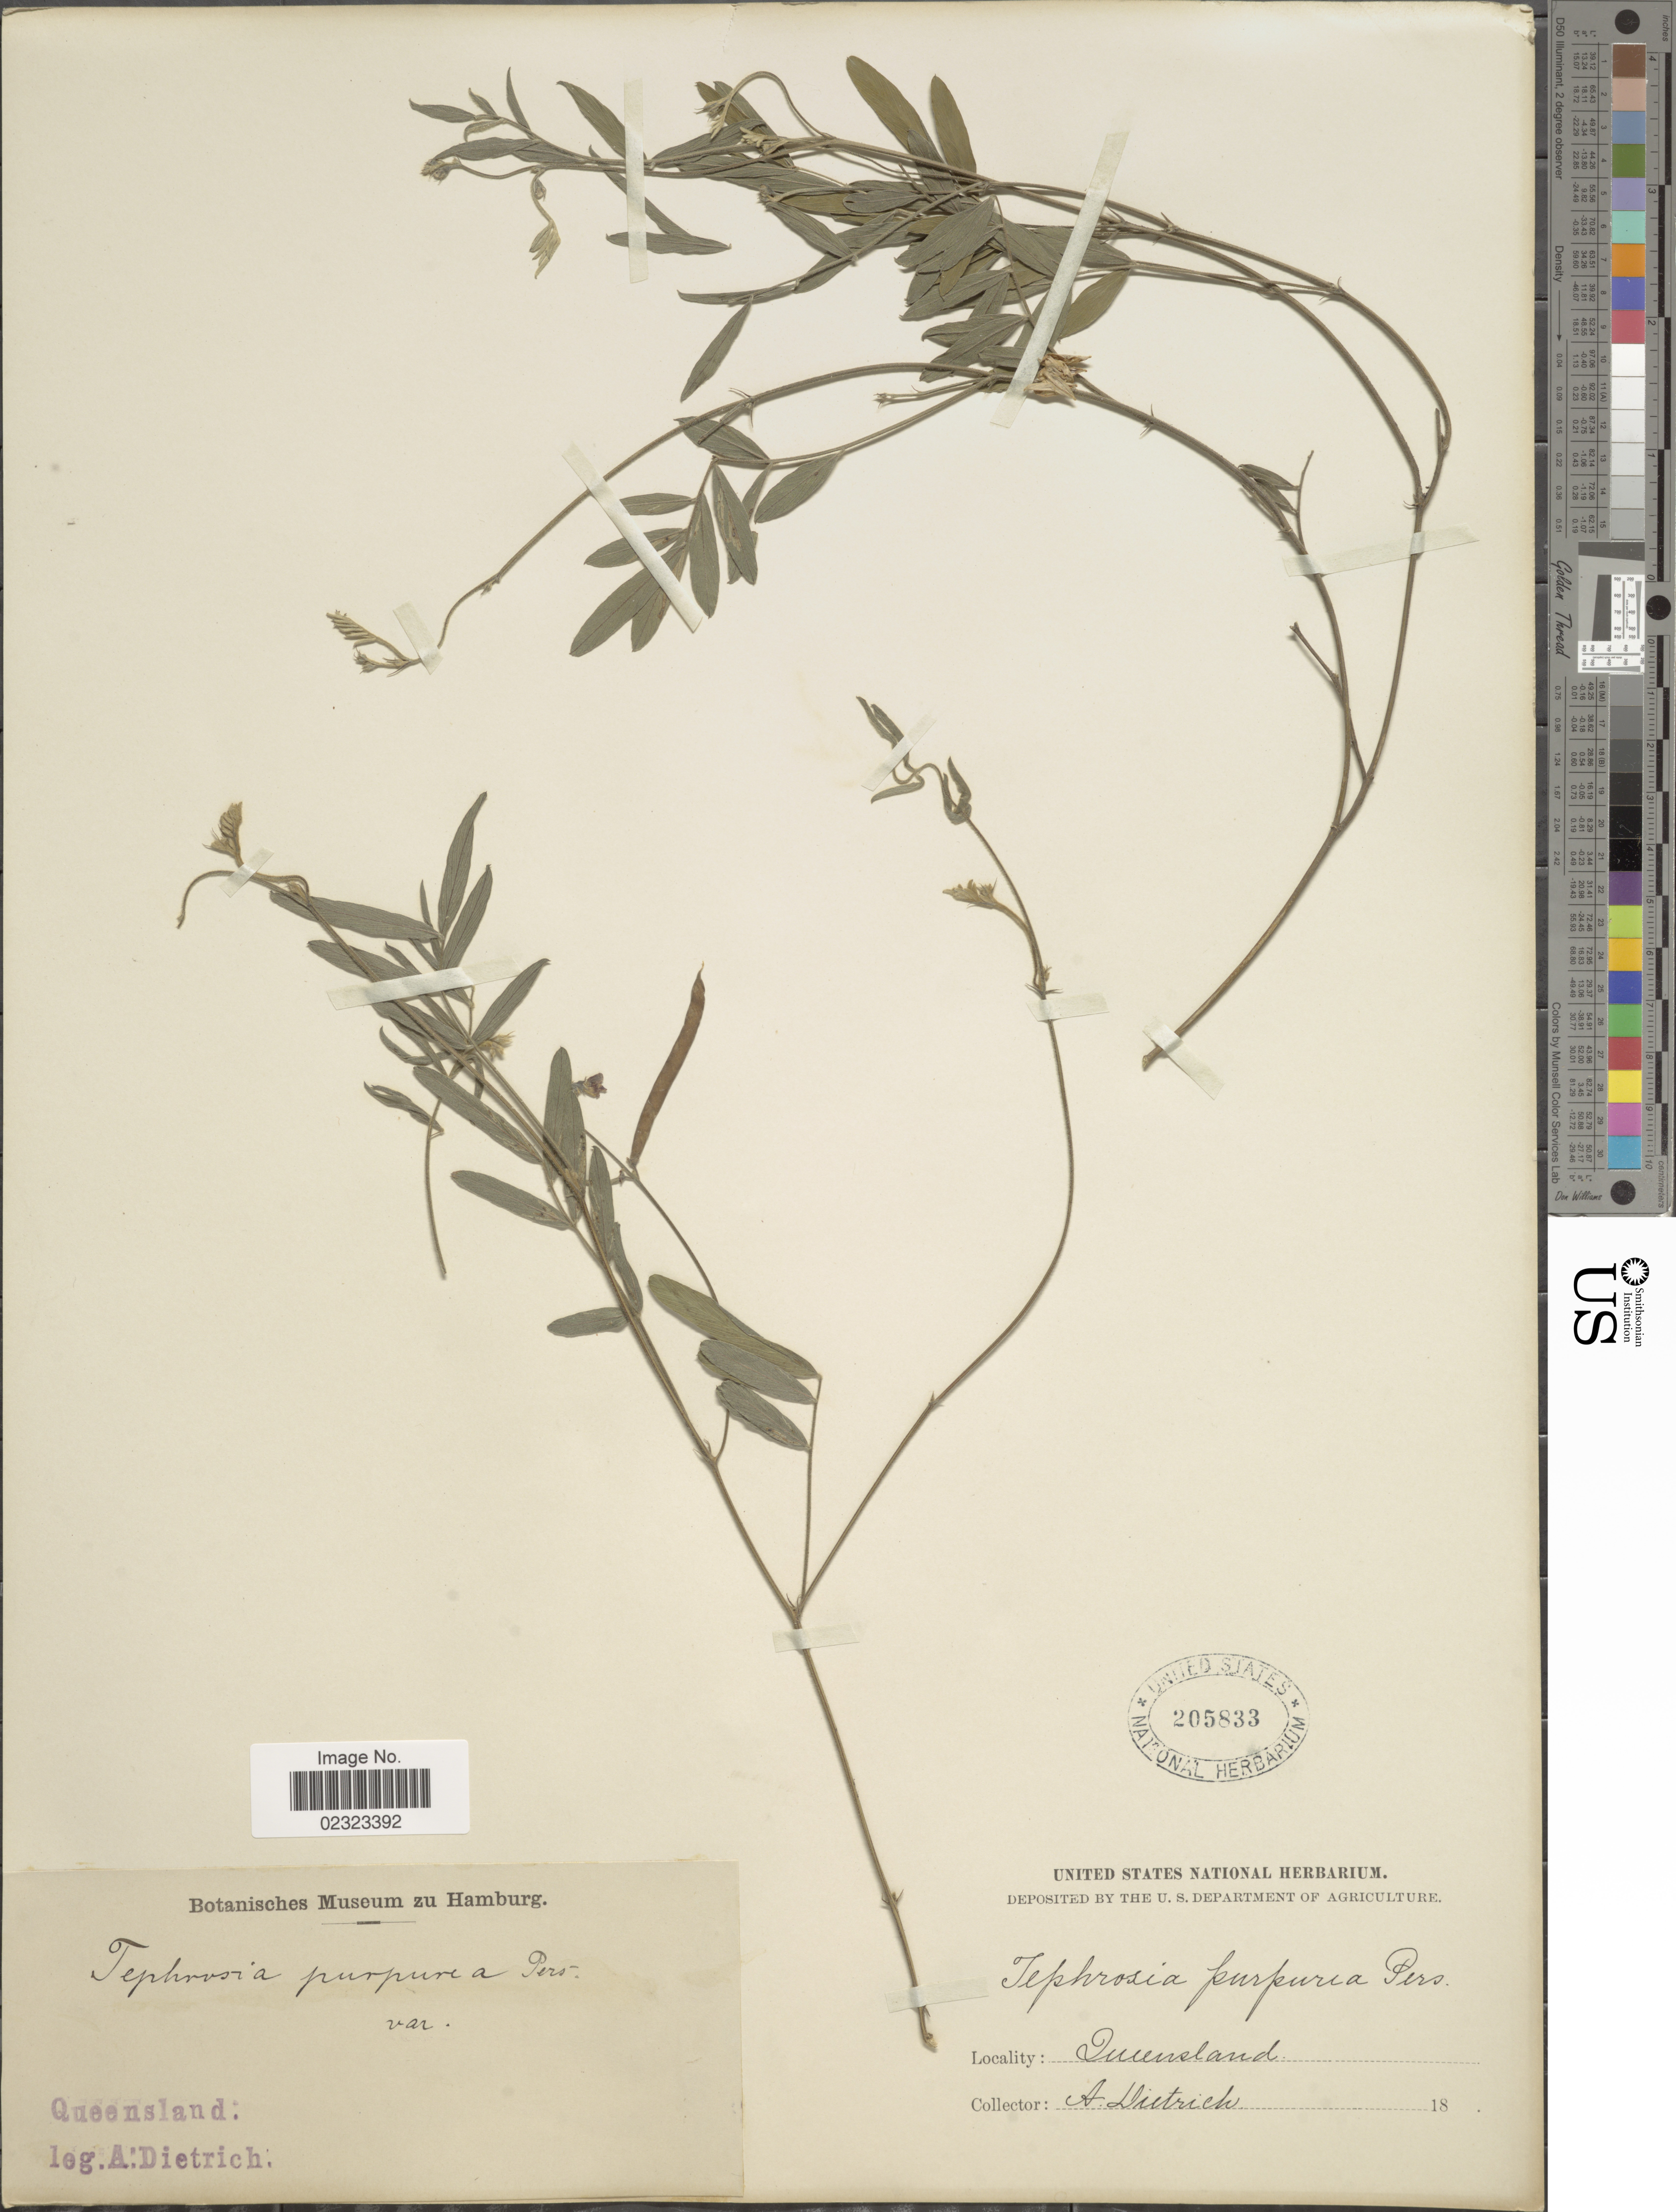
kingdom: Plantae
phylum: Tracheophyta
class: Magnoliopsida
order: Fabales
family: Fabaceae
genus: Tephrosia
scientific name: Tephrosia purpurea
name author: (L.) Pers.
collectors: A. Dietrich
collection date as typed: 18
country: Australia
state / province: Queensland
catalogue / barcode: US 205833